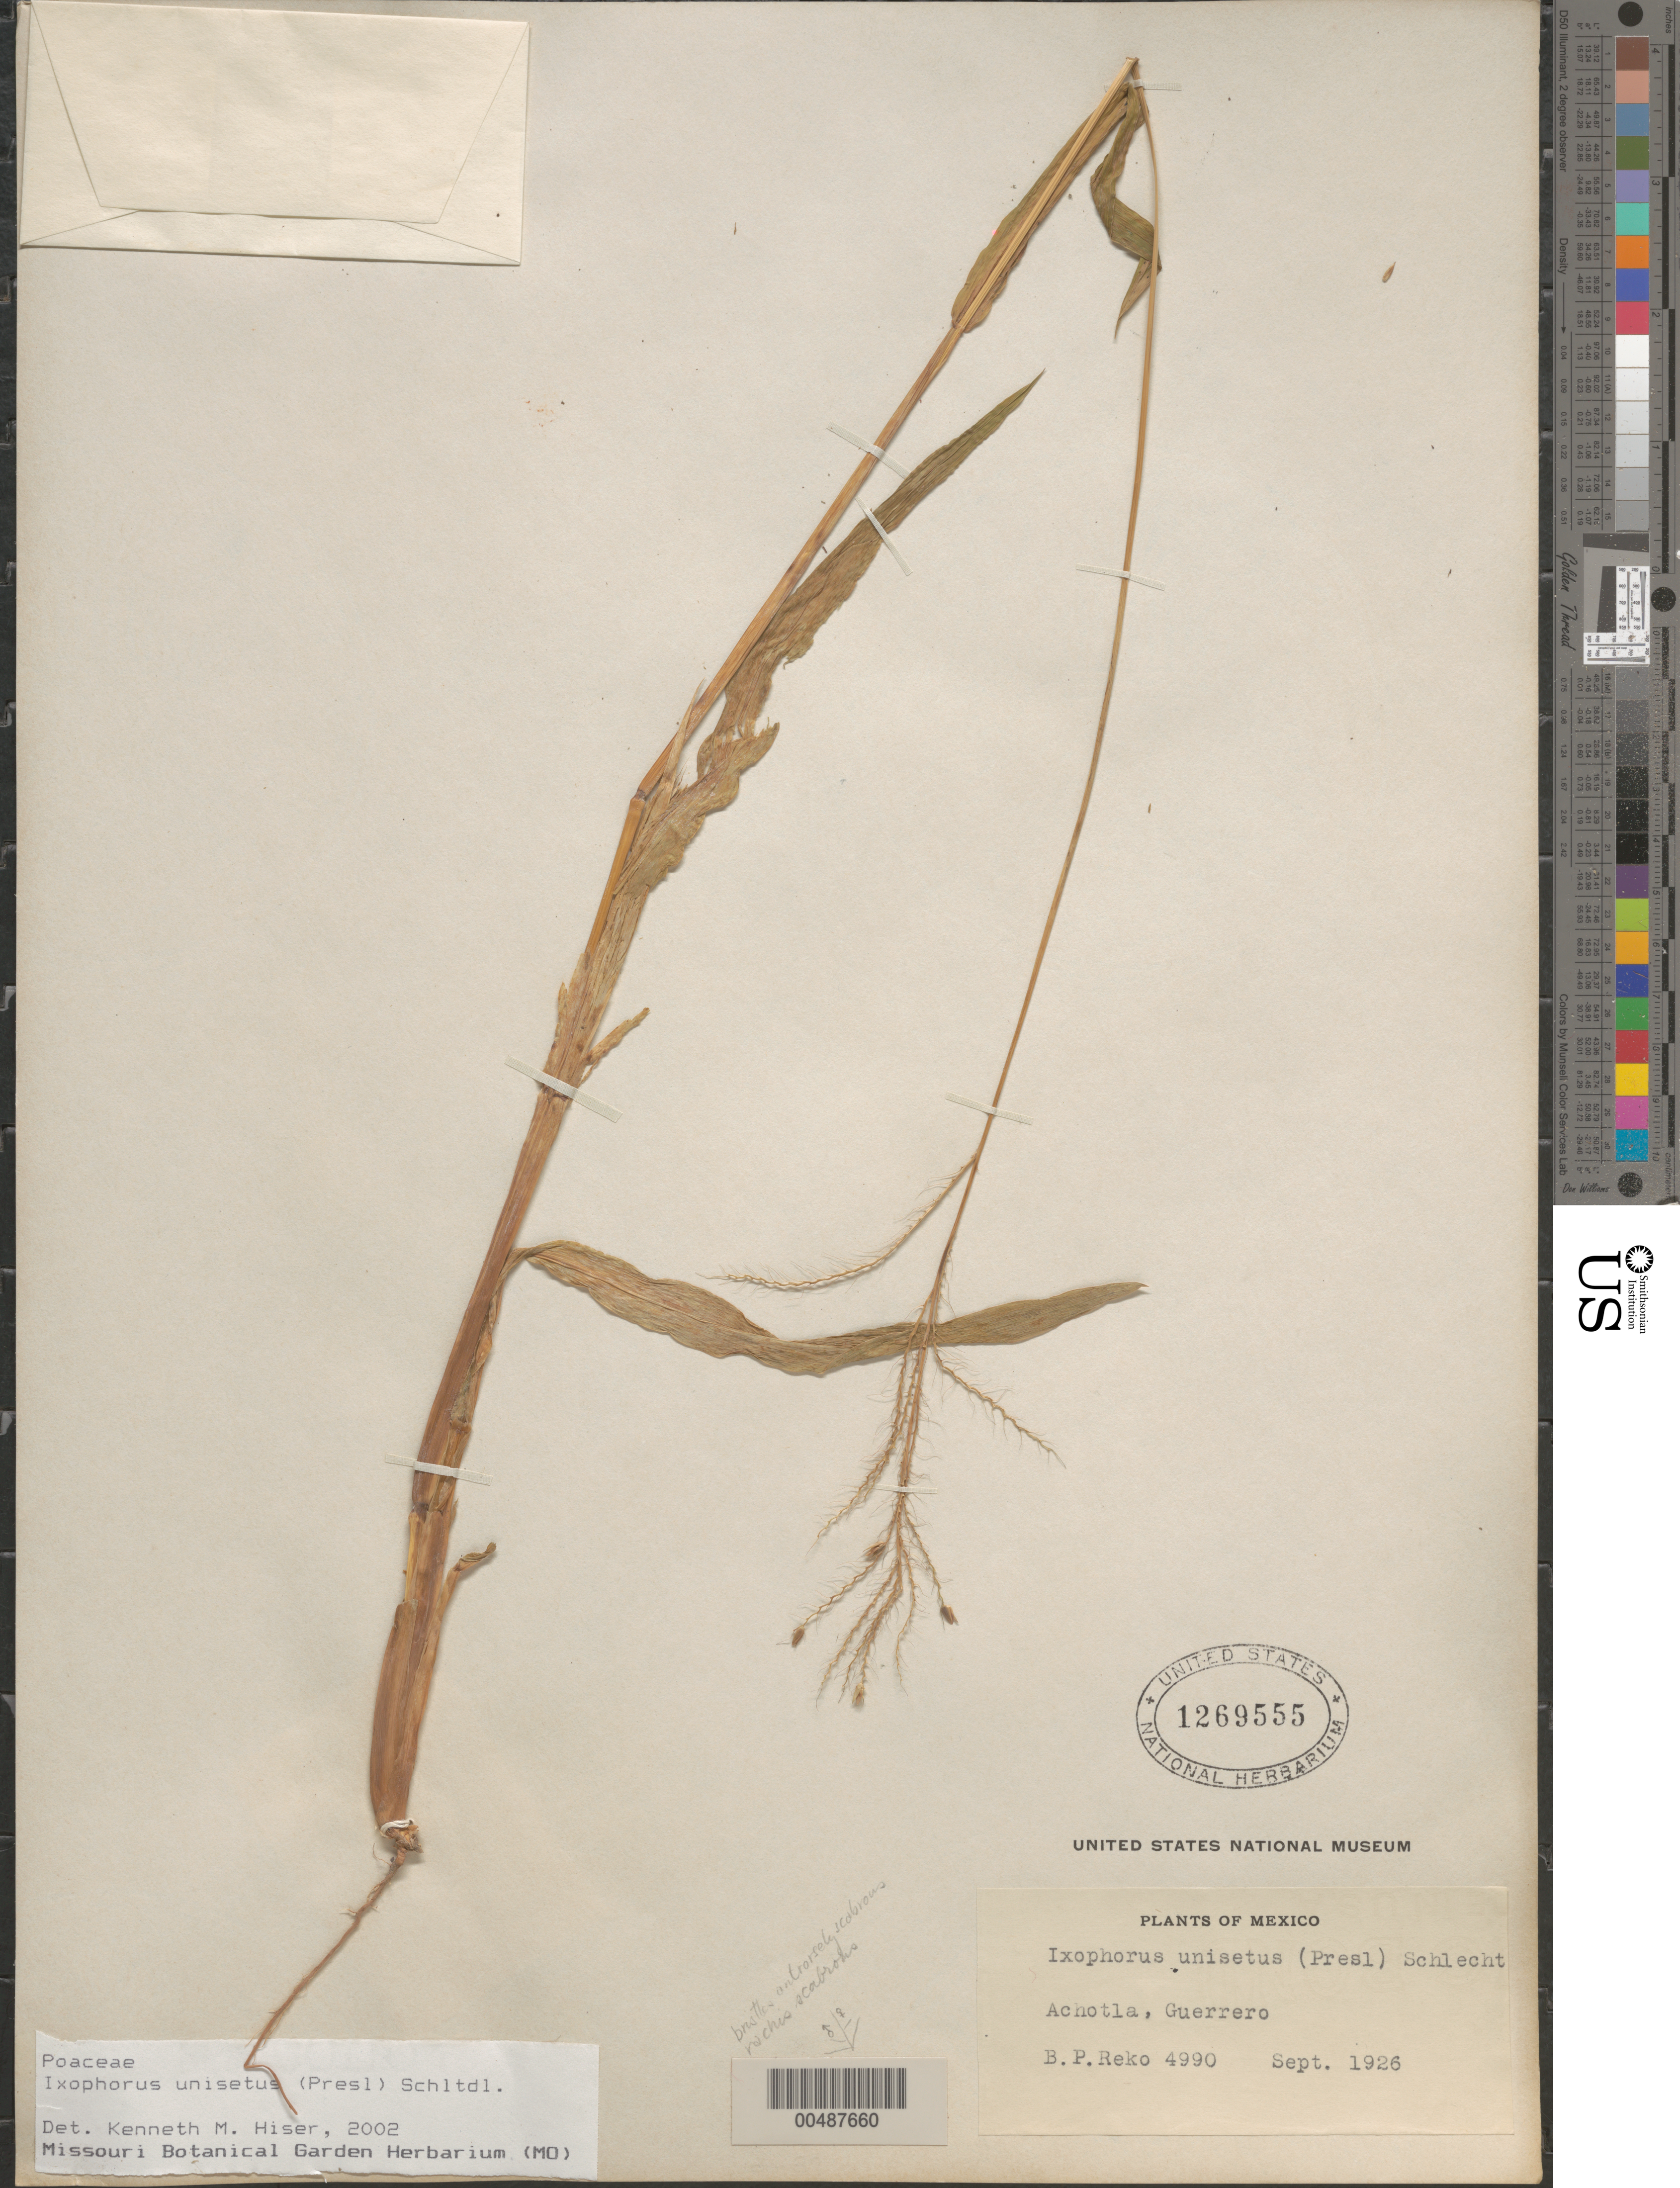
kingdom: Plantae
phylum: Tracheophyta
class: Liliopsida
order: Poales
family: Poaceae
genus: Ixophorus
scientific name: Ixophorus unisetus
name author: (J. Presl) Schltdl.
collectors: B. P. Reko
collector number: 4990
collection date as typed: Sep 1926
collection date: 1926-09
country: Mexico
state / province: Guerrero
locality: Achotla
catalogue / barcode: US 1269555